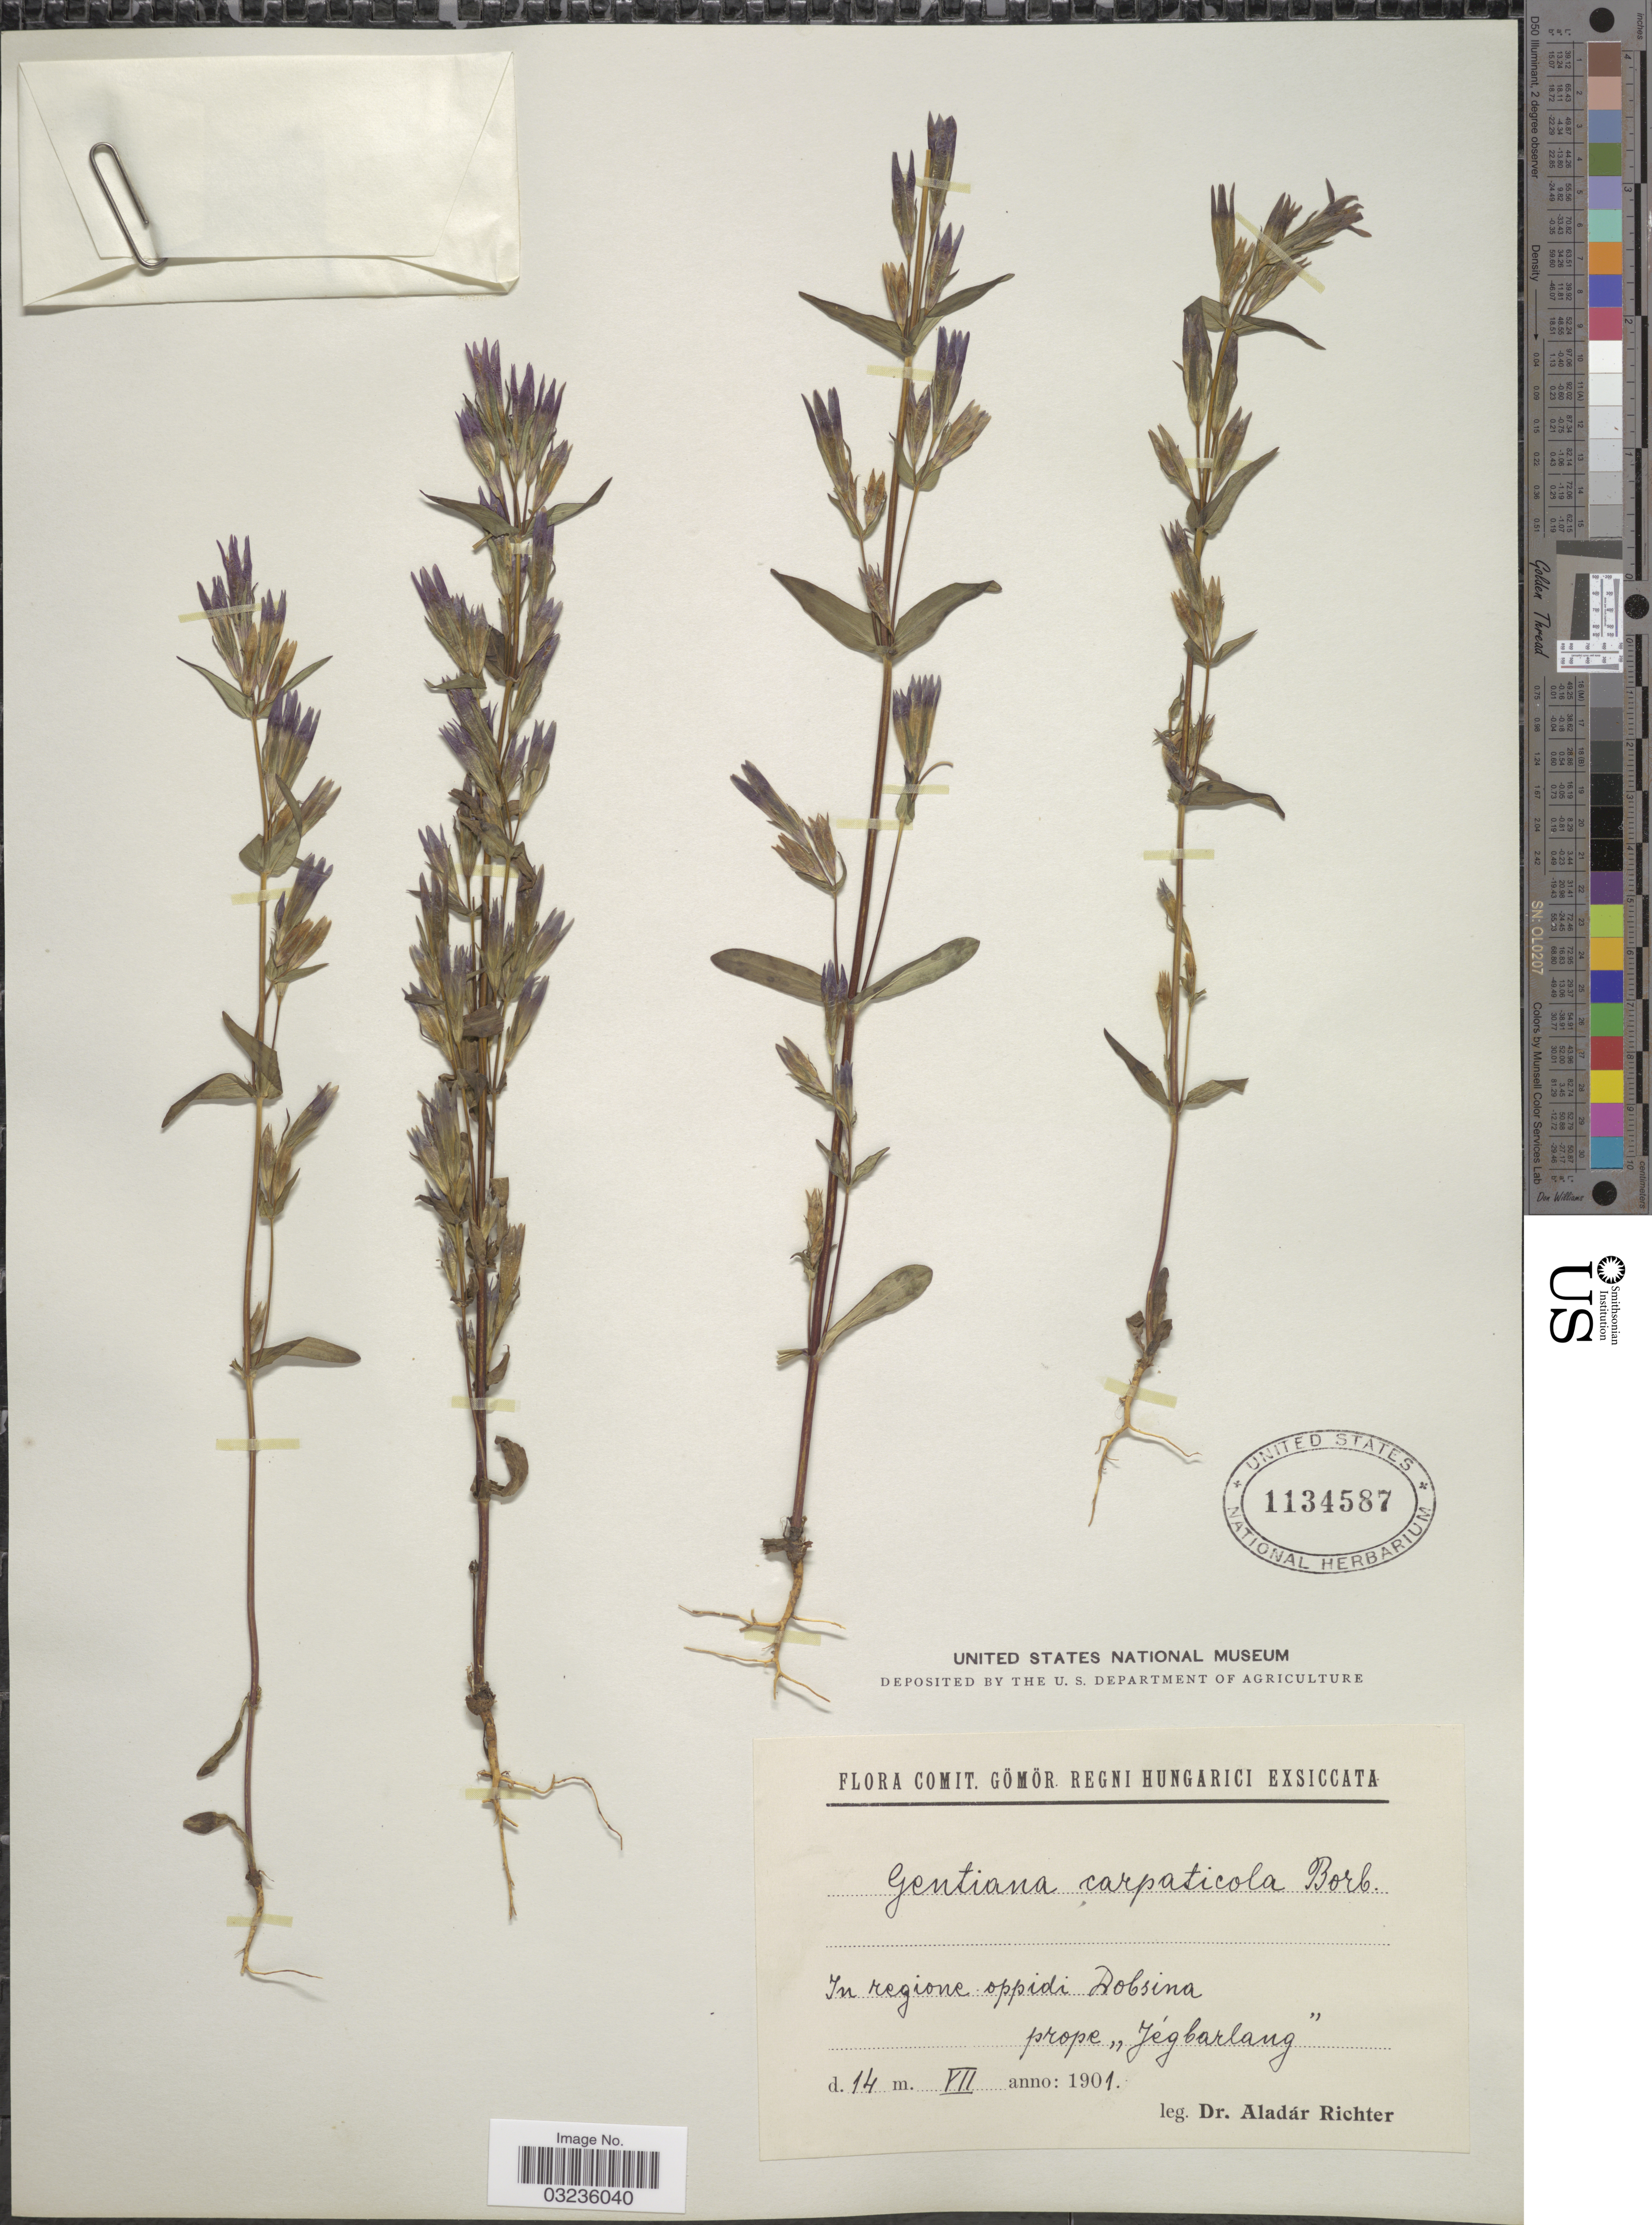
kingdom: Plantae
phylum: Tracheophyta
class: Magnoliopsida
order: Gentianales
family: Gentianaceae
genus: Gentiana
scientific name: Gentiana carpaticola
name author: Borbás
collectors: A. Richter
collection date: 1901-07-14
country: Hungary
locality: In regione oppidi Dobsina prope "Jégbarlang".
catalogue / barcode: US 1134587